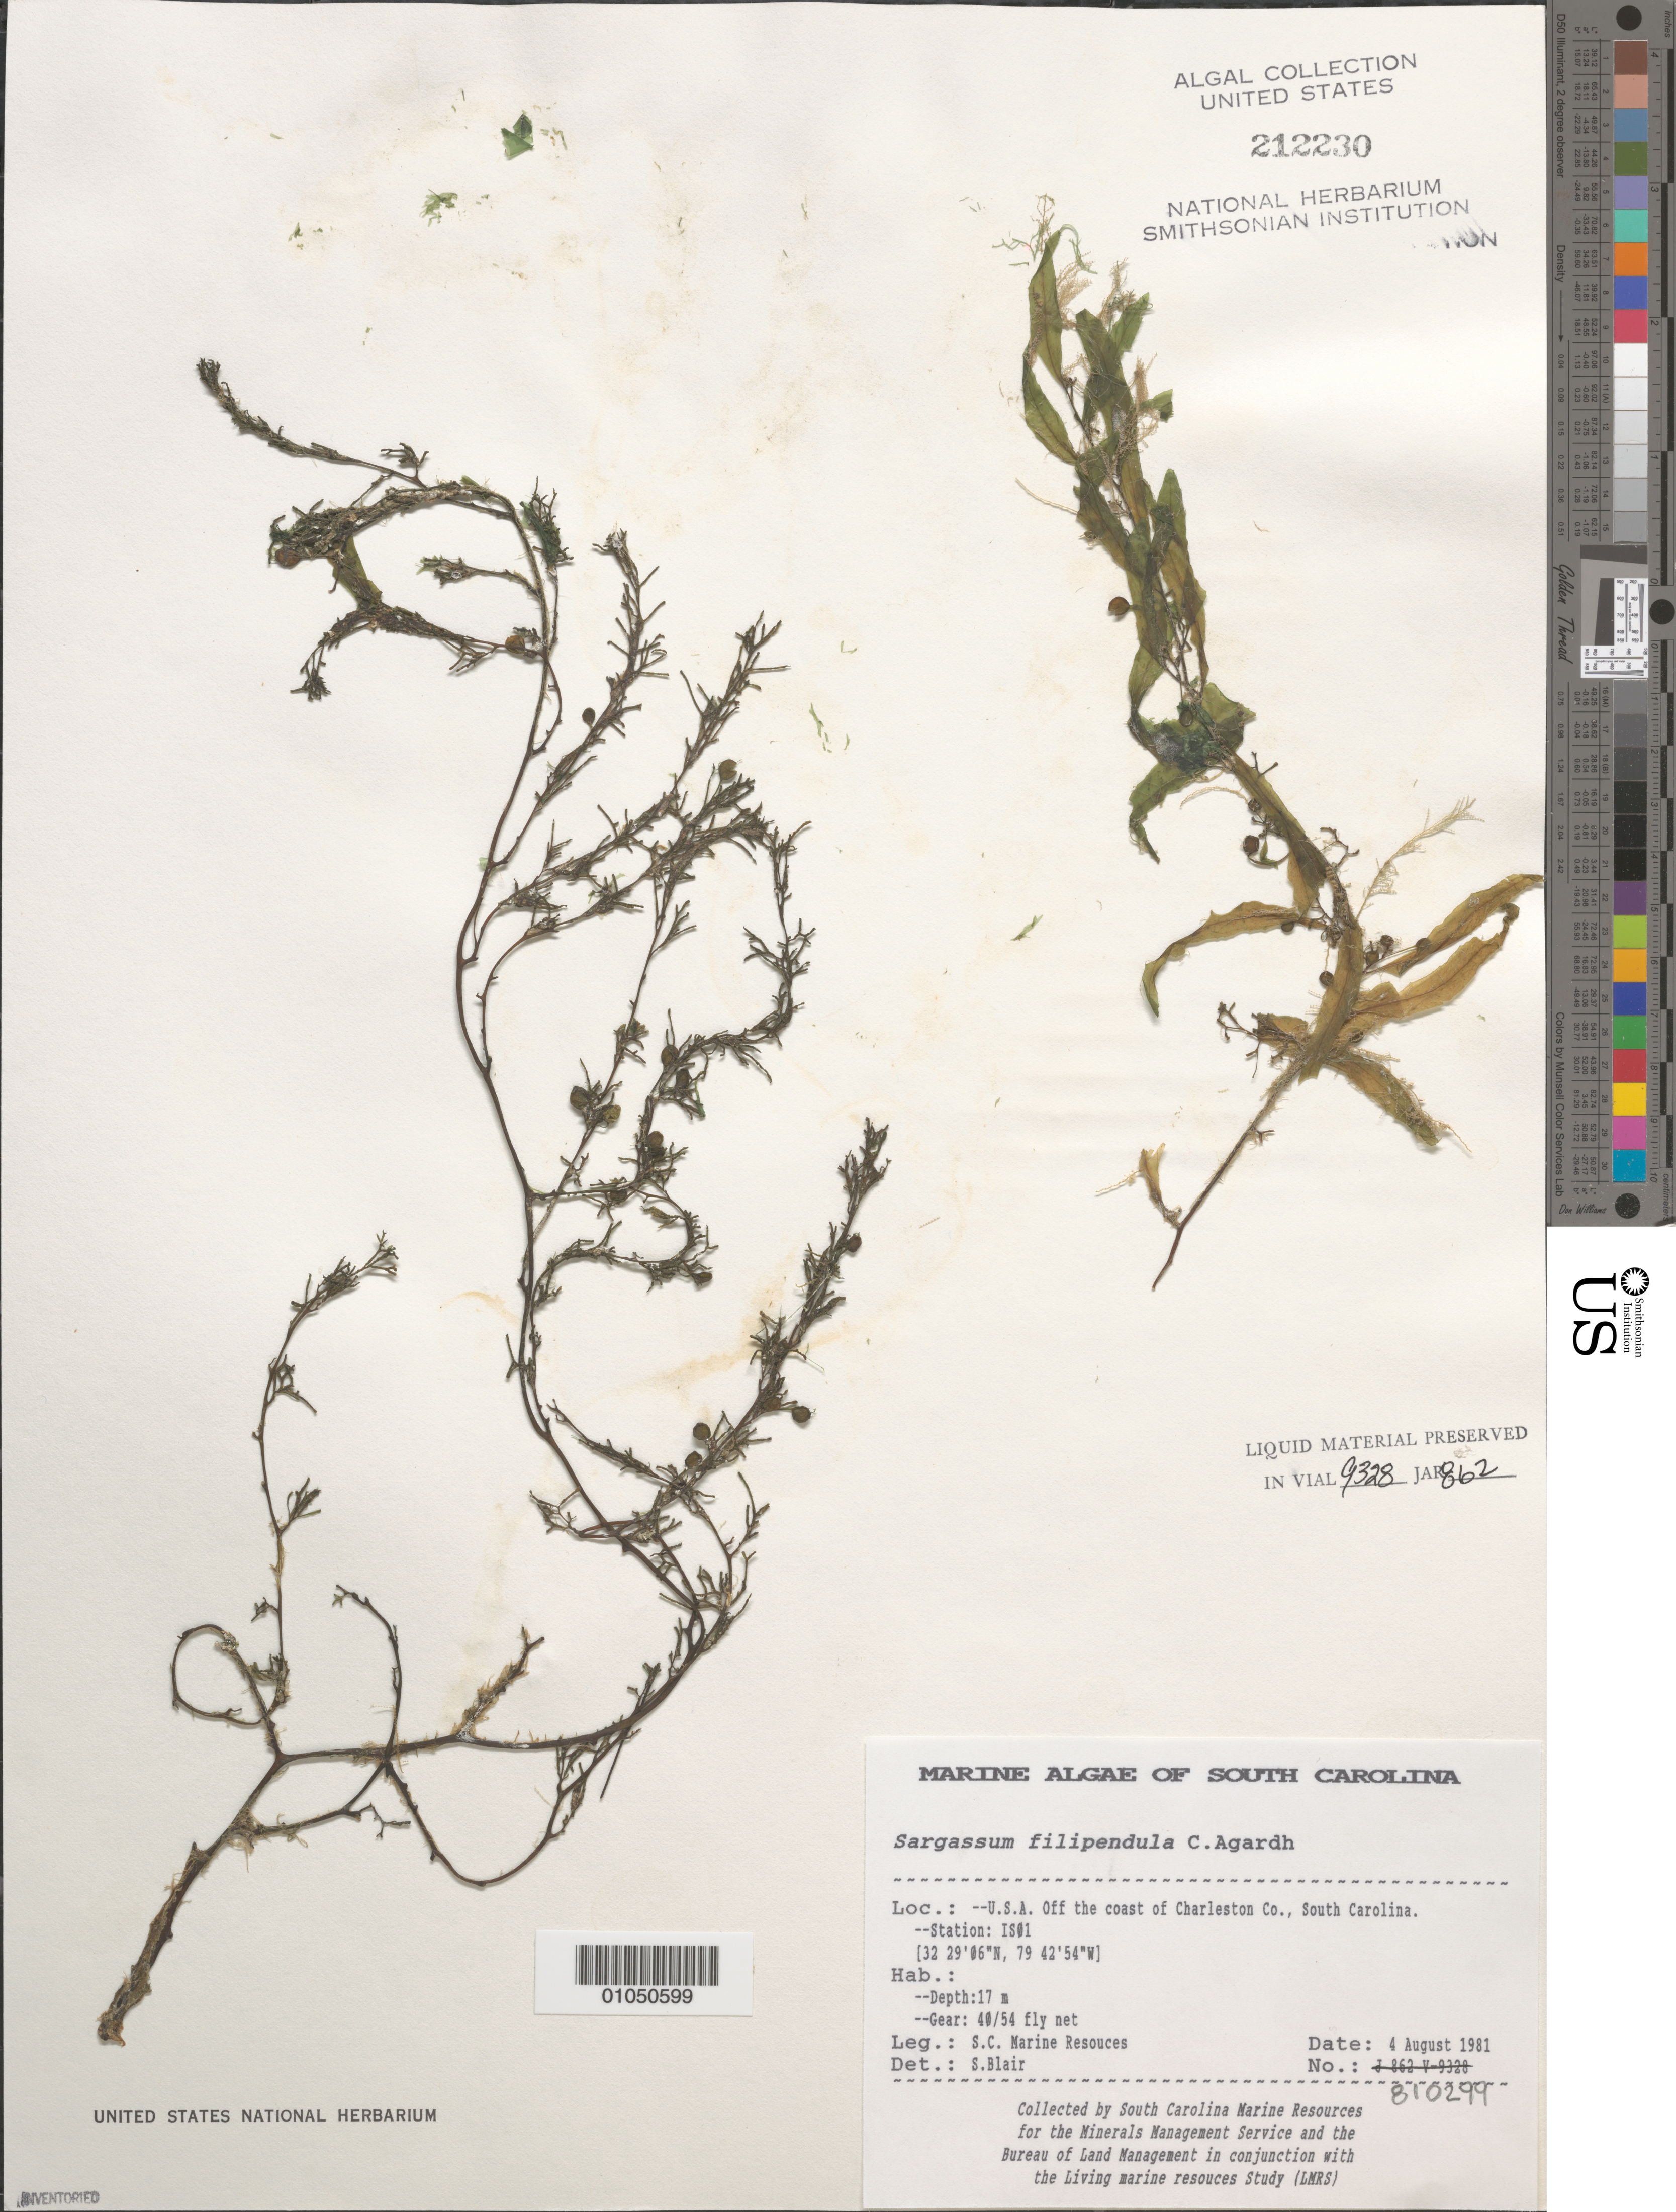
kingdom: Chromista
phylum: Ochrophyta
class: Phaeophyceae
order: Fucales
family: Sargassaceae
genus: Sargassum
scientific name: Sargassum filipendula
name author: C. Agardh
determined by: Blair, S. M.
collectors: South Carolina Marine Resources for BLM/MMS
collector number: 810299 Station IS01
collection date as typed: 04 Aug 1981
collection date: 1981-08-04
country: United States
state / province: South Carolina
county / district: Charleston County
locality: Off coast of Charleston County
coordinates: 32 29'06"N, 79 42'54"W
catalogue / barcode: US 212230